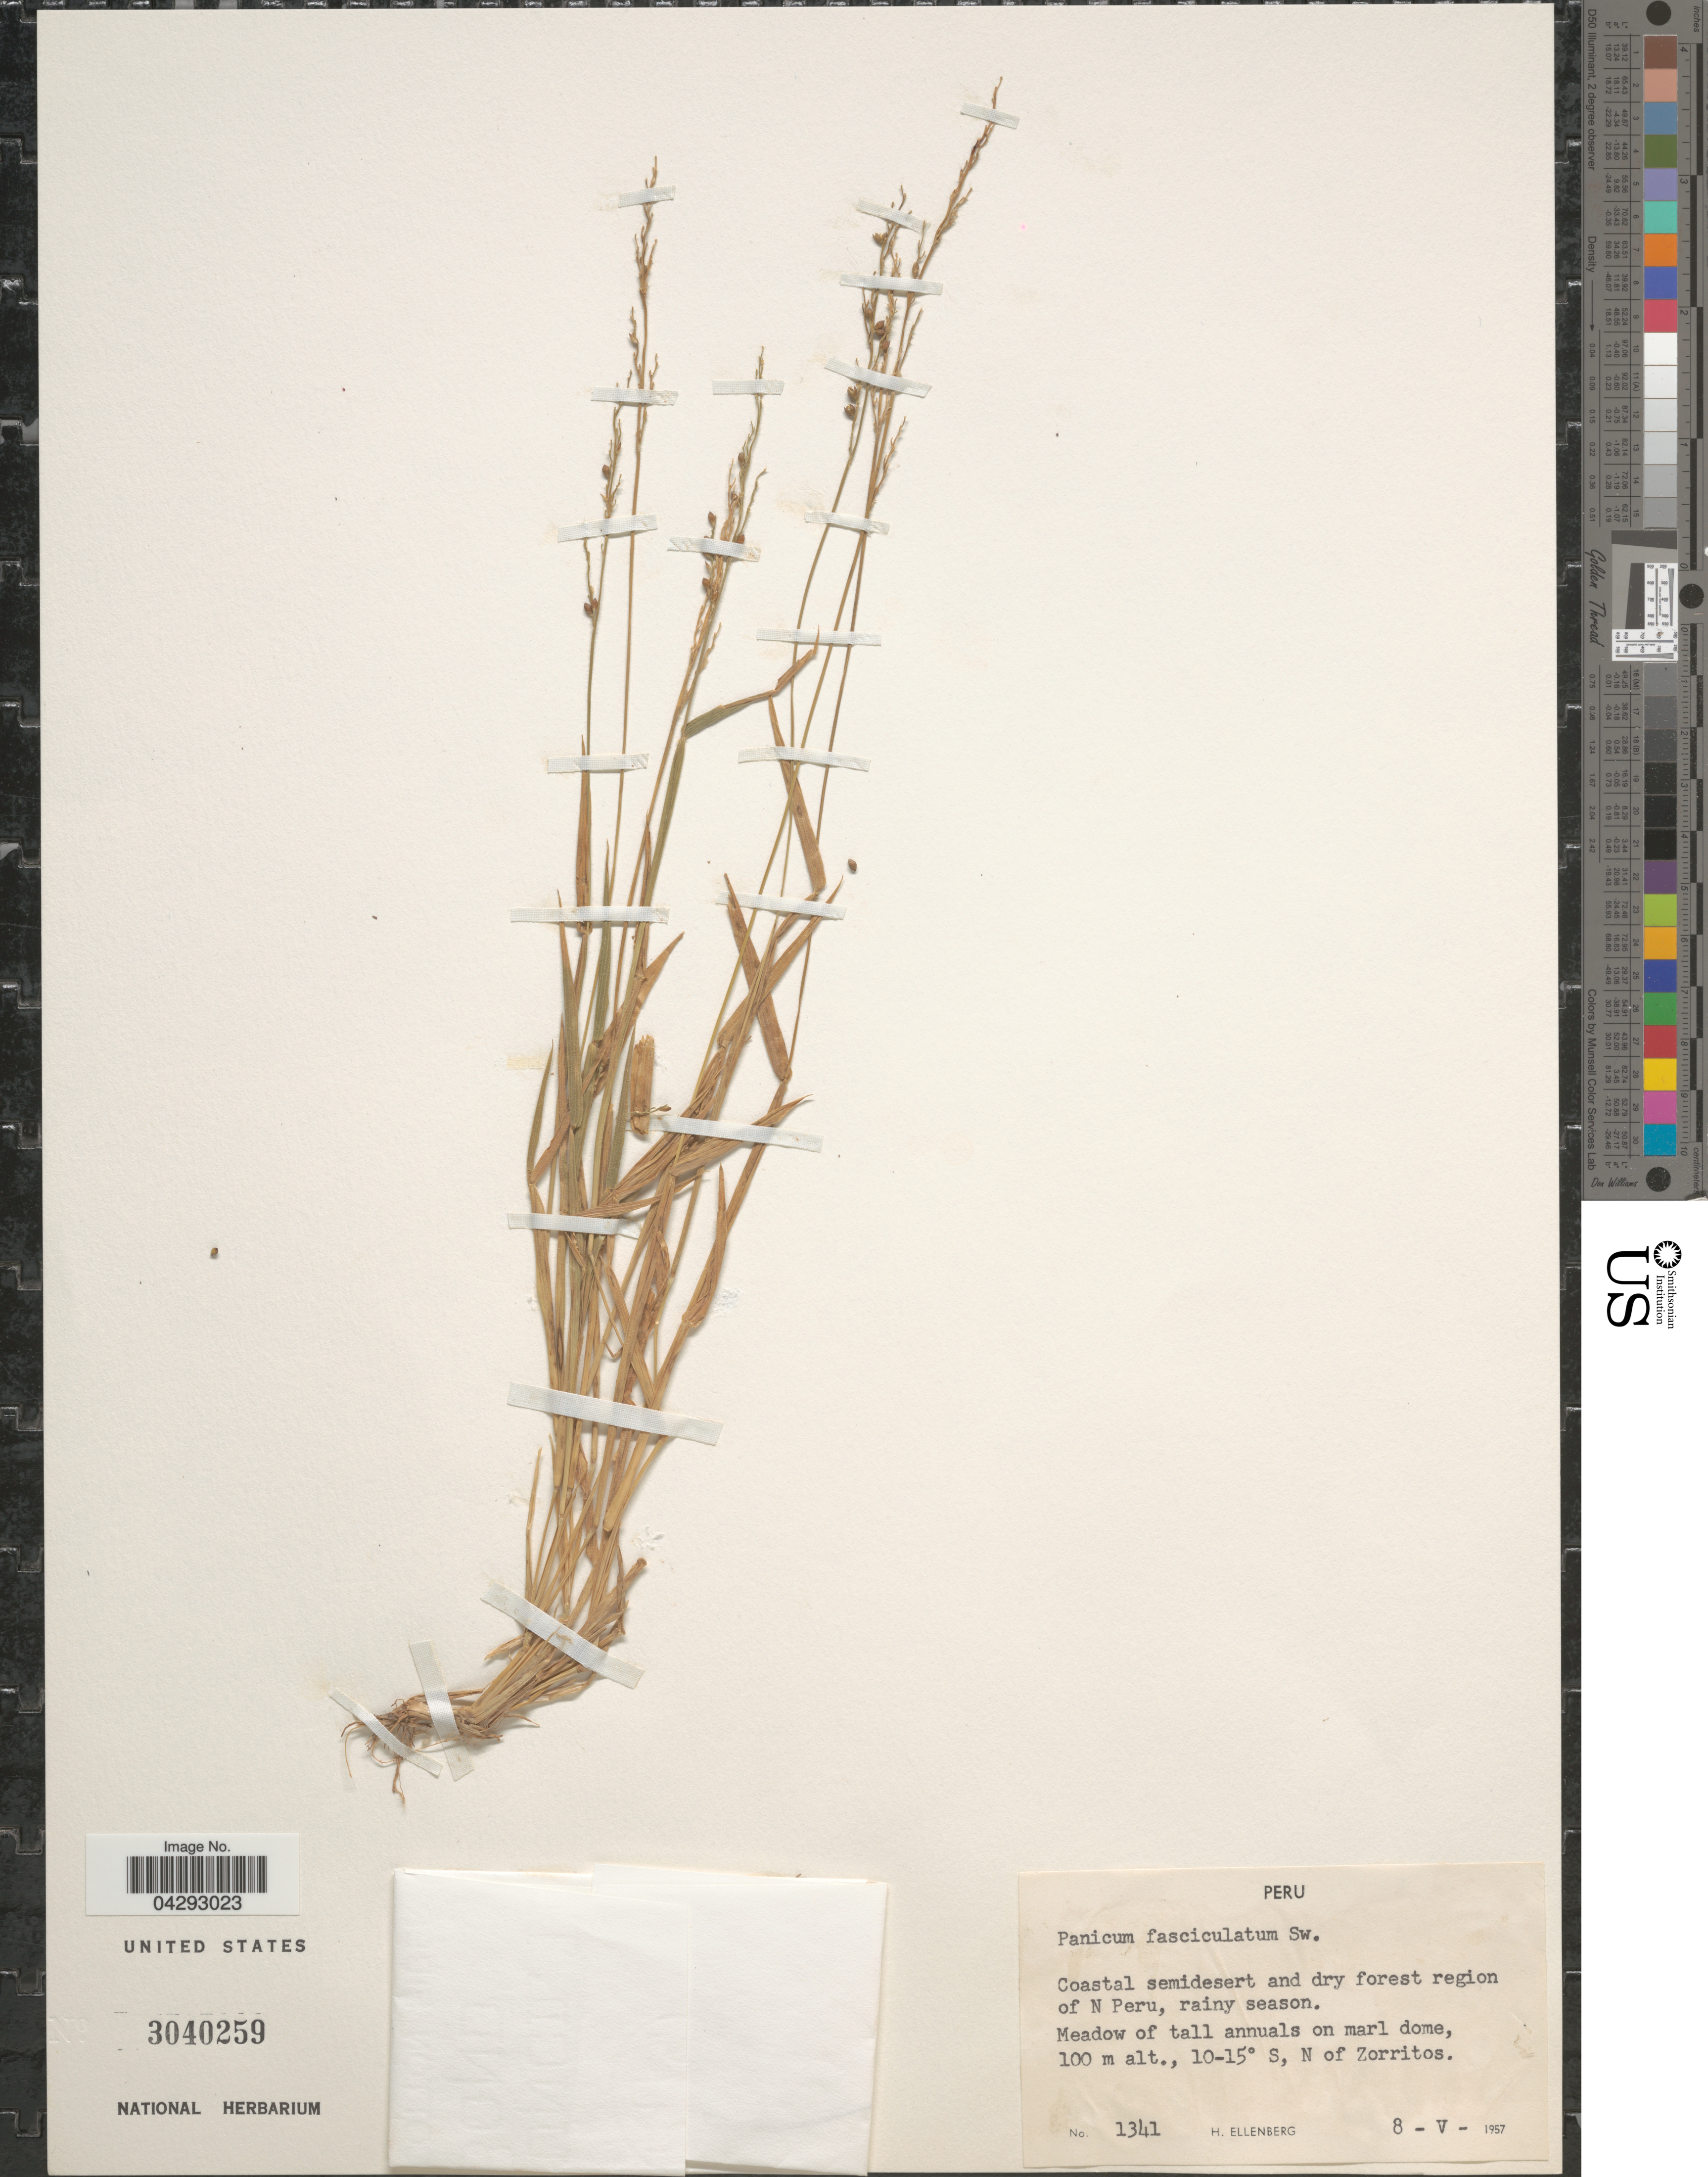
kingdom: Plantae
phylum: Tracheophyta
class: Liliopsida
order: Poales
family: Poaceae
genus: Urochloa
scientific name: Urochloa fusca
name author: (Sw.) B.F. Hansen & Wunderlin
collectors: H. Ellenberg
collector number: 1341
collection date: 1957-05-08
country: Peru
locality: Coastal semidesert and dry forest region of N Peru, rainy season. Meadow of tall annuals on marl dome, N of Zorritos.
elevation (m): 100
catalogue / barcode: US 3040259